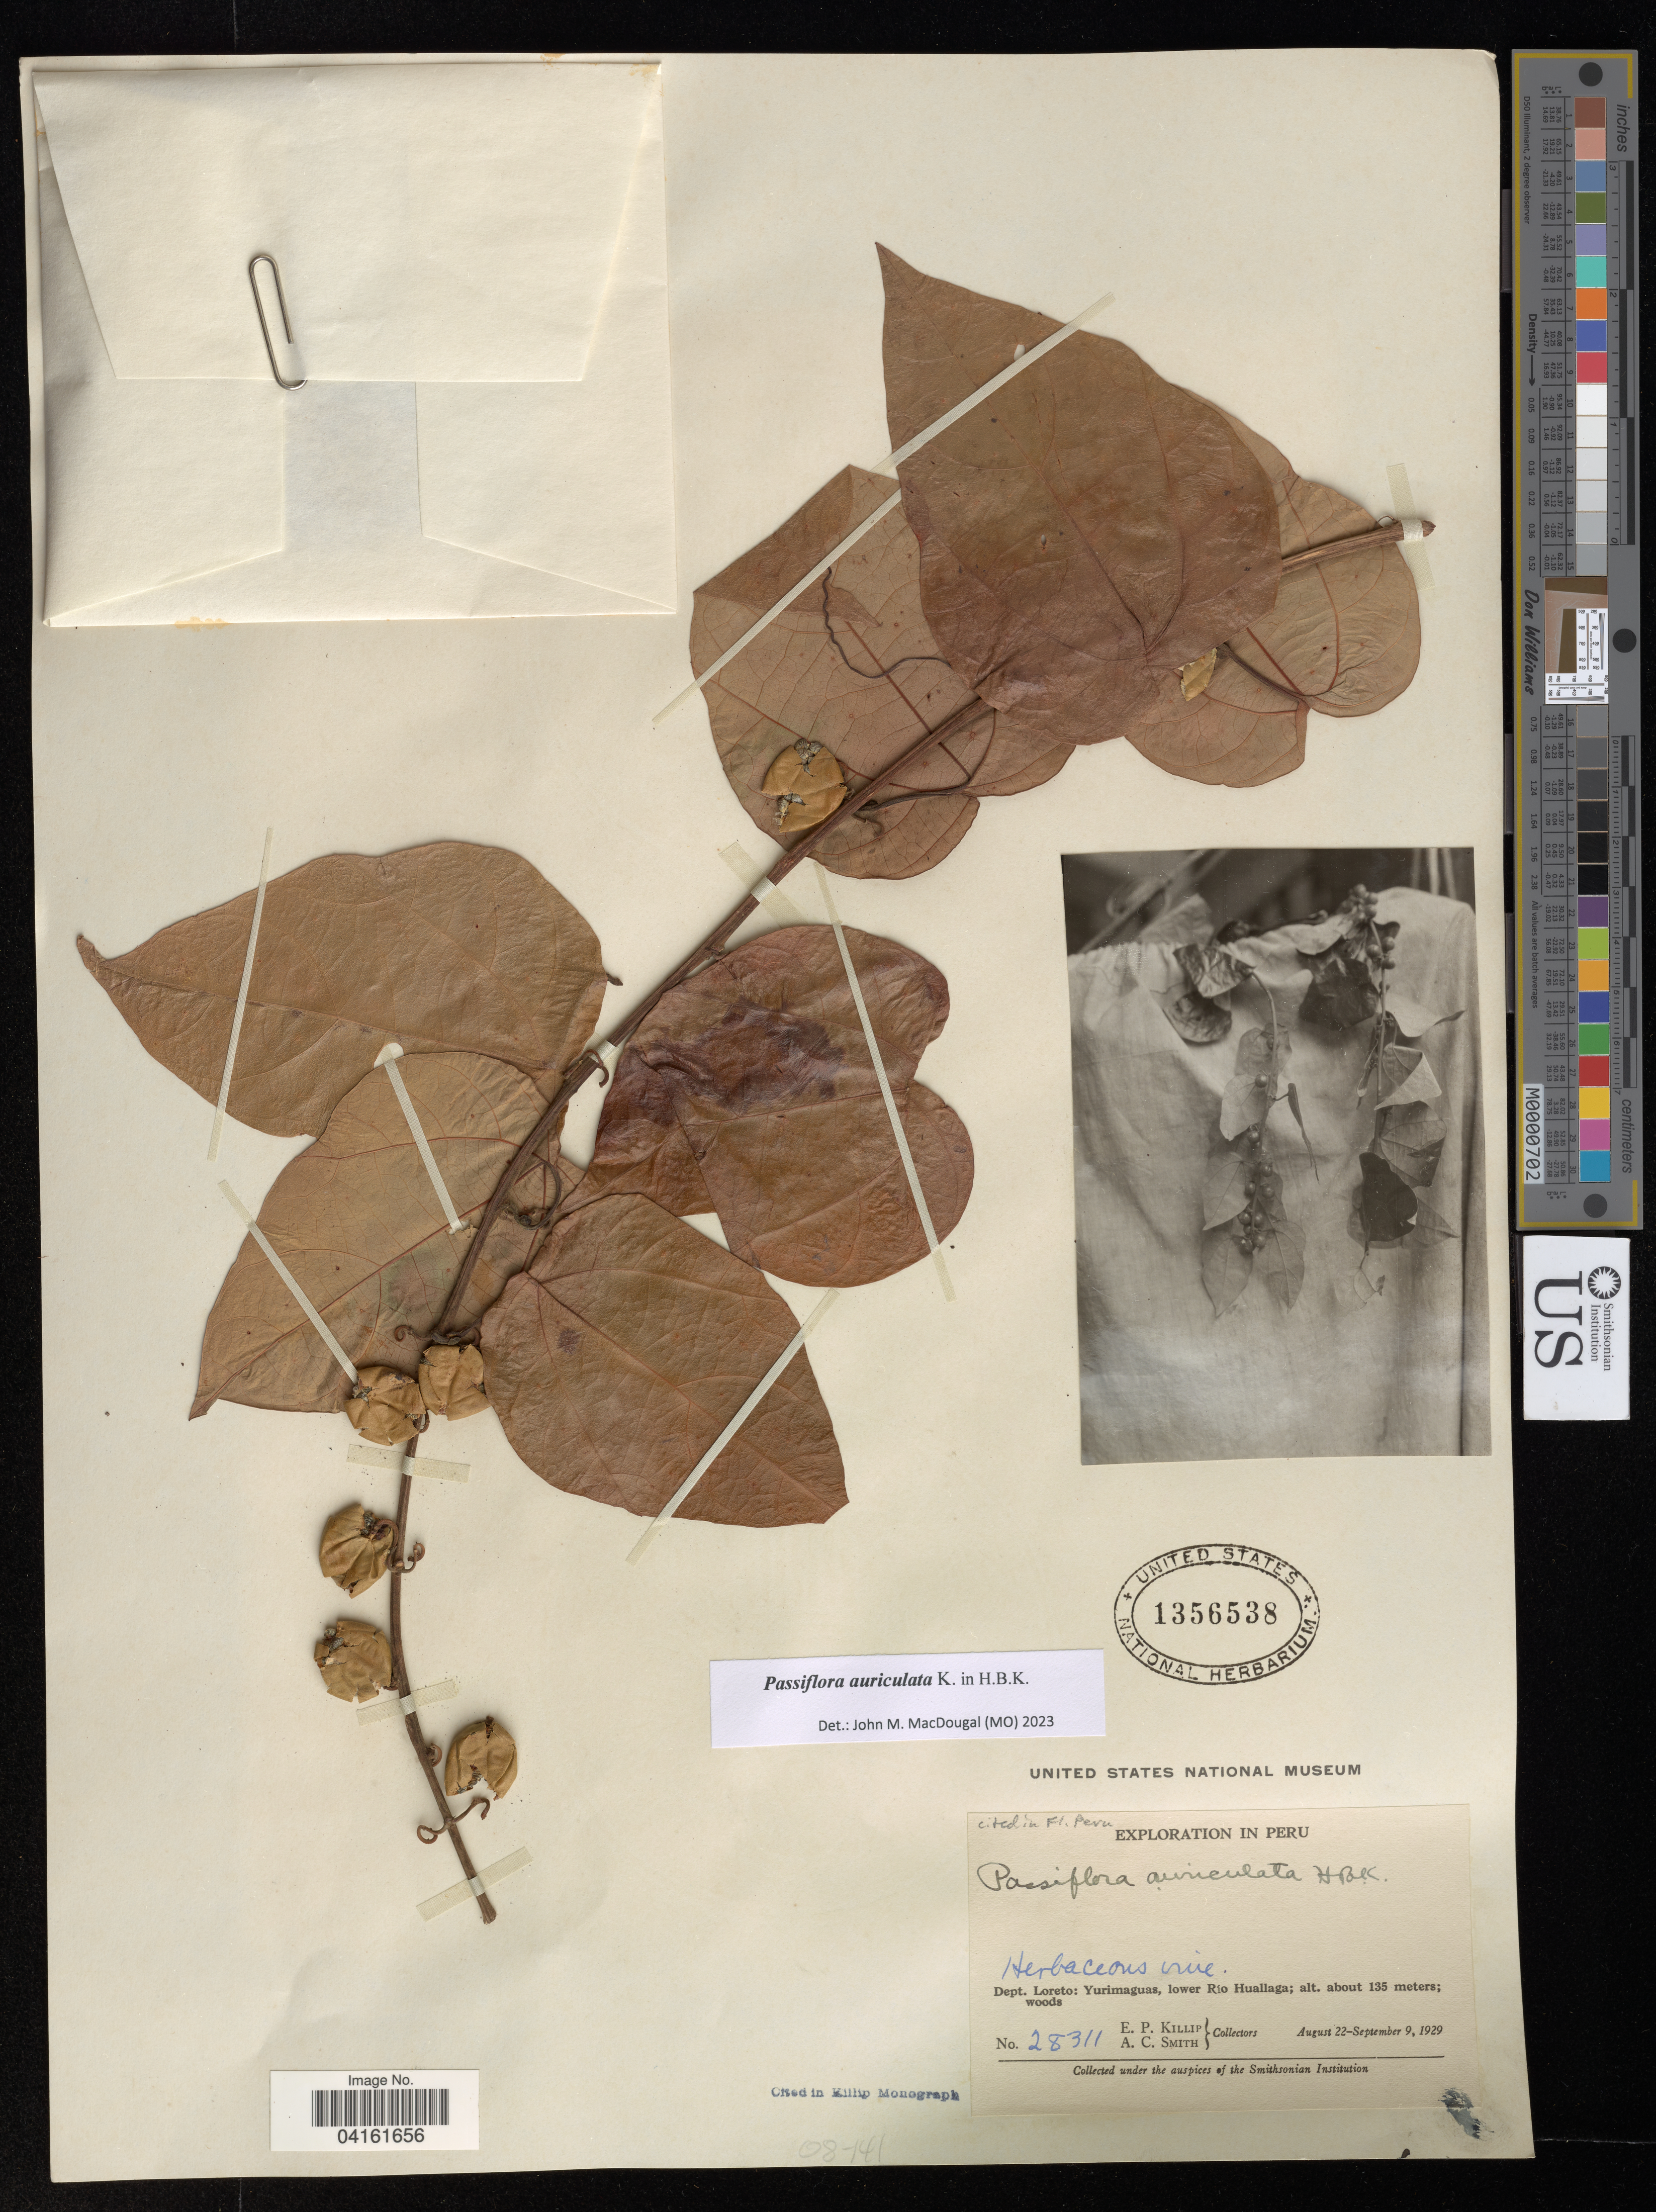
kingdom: Plantae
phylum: Tracheophyta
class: Magnoliopsida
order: Malpighiales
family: Passifloraceae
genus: Passiflora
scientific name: Passiflora auriculata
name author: Kunth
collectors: E. P. Killip & A. C. Smith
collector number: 28311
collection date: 1929-08-22/1929-09-09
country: Peru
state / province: Loreto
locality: Dept. Loreto: Yurimaguas, lower Río Huallaga.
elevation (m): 135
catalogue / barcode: US 1356538